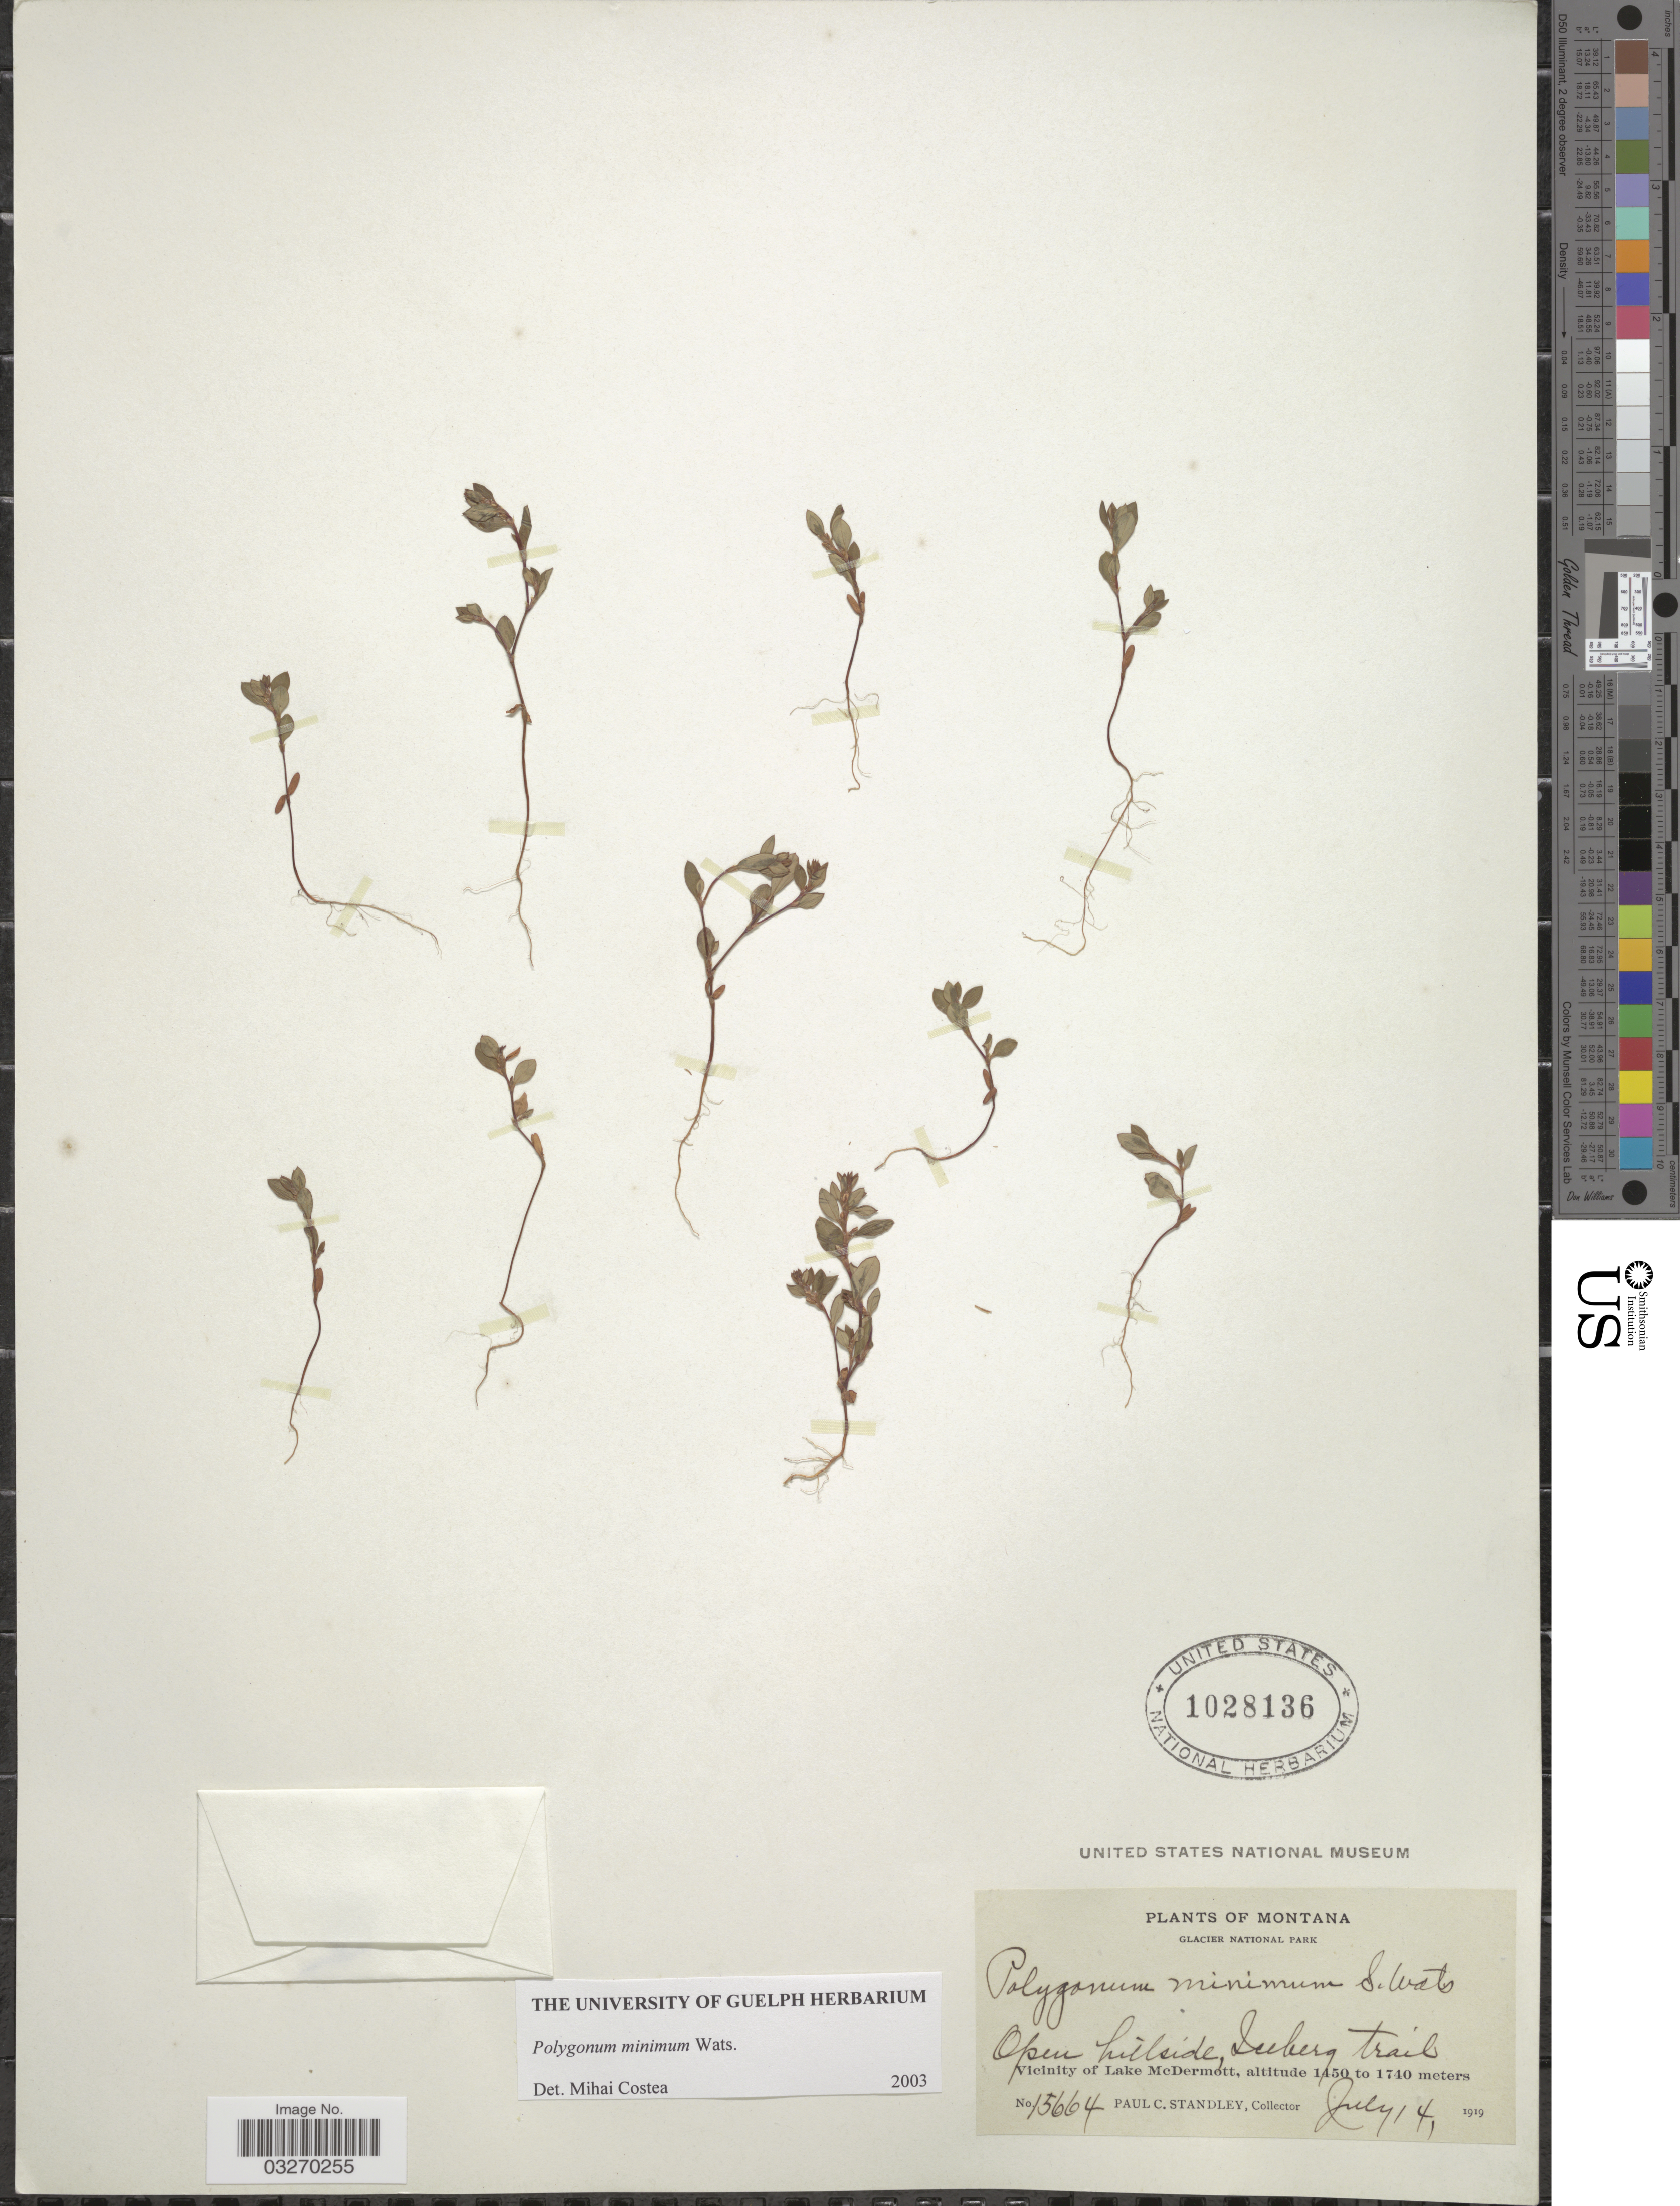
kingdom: Plantae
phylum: Tracheophyta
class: Magnoliopsida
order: Caryophyllales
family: Polygonaceae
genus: Polygonum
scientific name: Polygonum minimum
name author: S. Watson in C. King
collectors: P. C. Standley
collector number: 15664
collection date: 1919-07-14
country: United States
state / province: Montana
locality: Glacier National Park. Iceberg trail. Vicinity of Lake McDermott.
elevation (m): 1450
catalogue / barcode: US 1028136